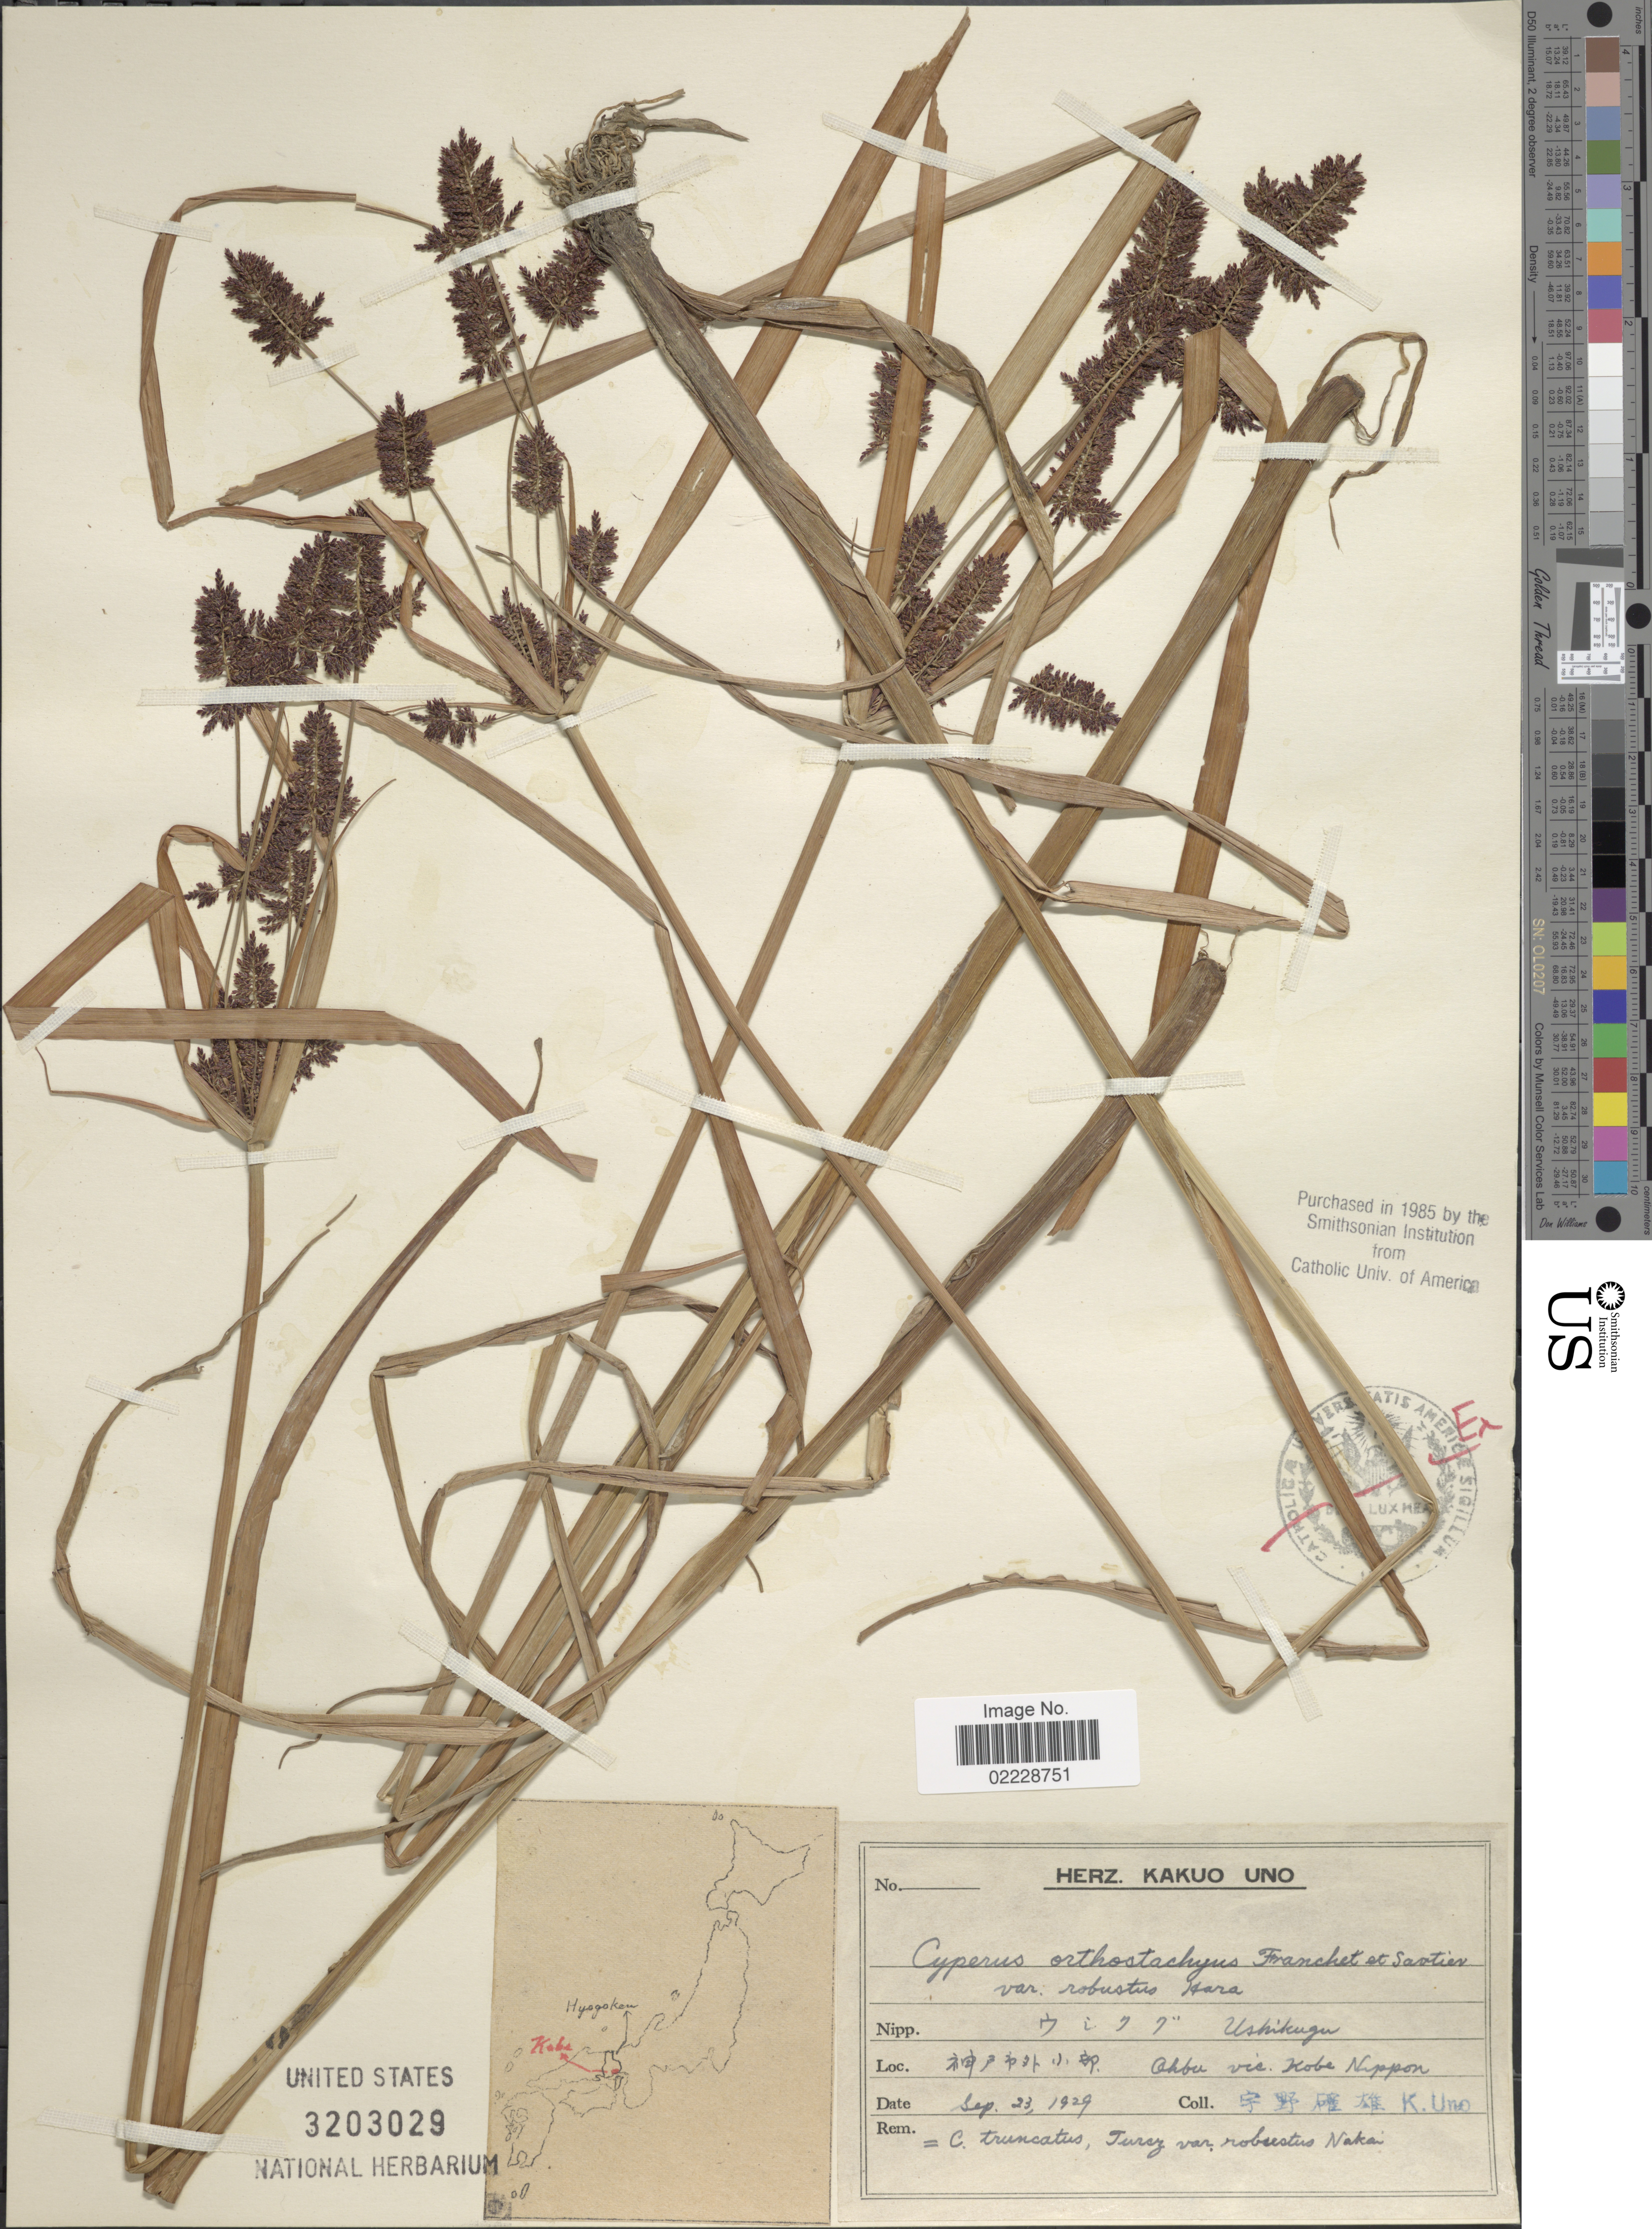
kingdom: Plantae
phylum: Tracheophyta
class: Liliopsida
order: Poales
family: Cyperaceae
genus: Cyperus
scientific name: Cyperus orthostachyus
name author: Franch. & Sav.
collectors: K. Uno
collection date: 1929-09-23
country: Japan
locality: Ohbu vic. Kobe, Nippon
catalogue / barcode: US 3203029